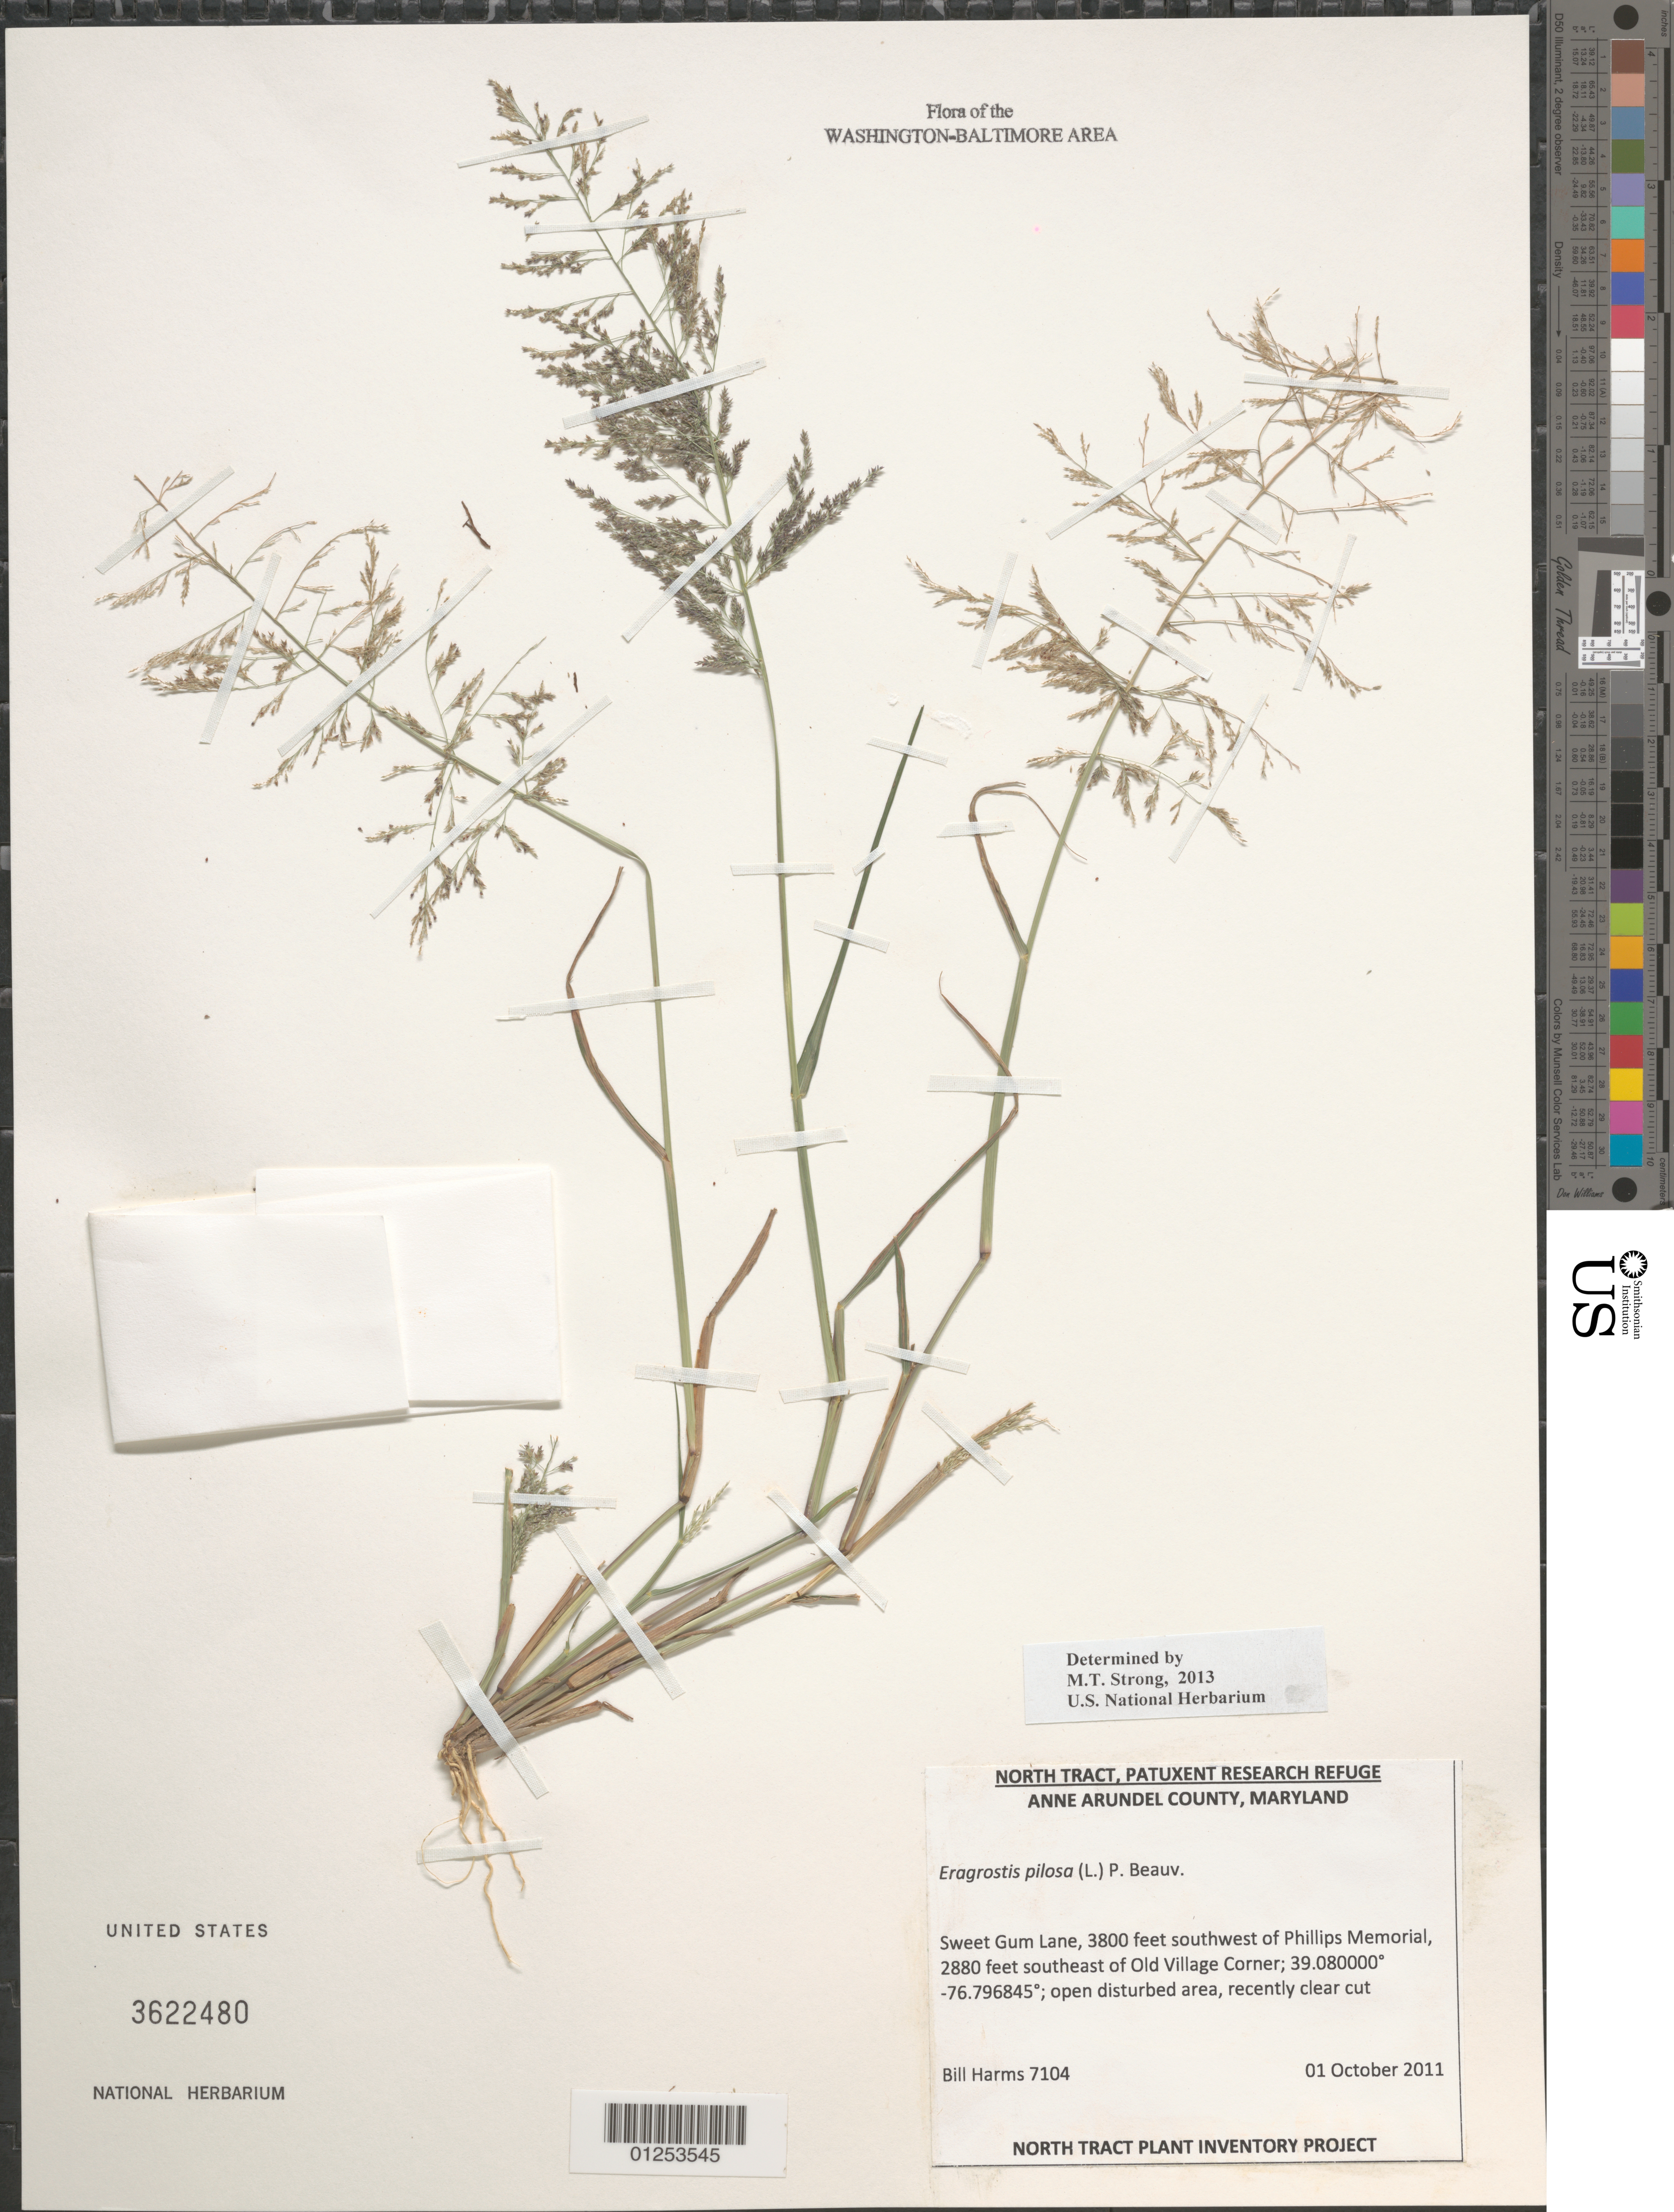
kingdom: Plantae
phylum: Tracheophyta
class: Liliopsida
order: Poales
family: Poaceae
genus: Eragrostis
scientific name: Eragrostis pilosa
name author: (L.) P. Beauv.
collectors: B. Harms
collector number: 7104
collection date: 2011-10-01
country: United States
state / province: Maryland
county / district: Anne Arundel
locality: Sweet Gum Lane, 3800 feet southwest of Phillips Memorial, 2880 feet southeast of Old Village Corner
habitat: open disturbed area, recently clear cut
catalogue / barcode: US 3622480